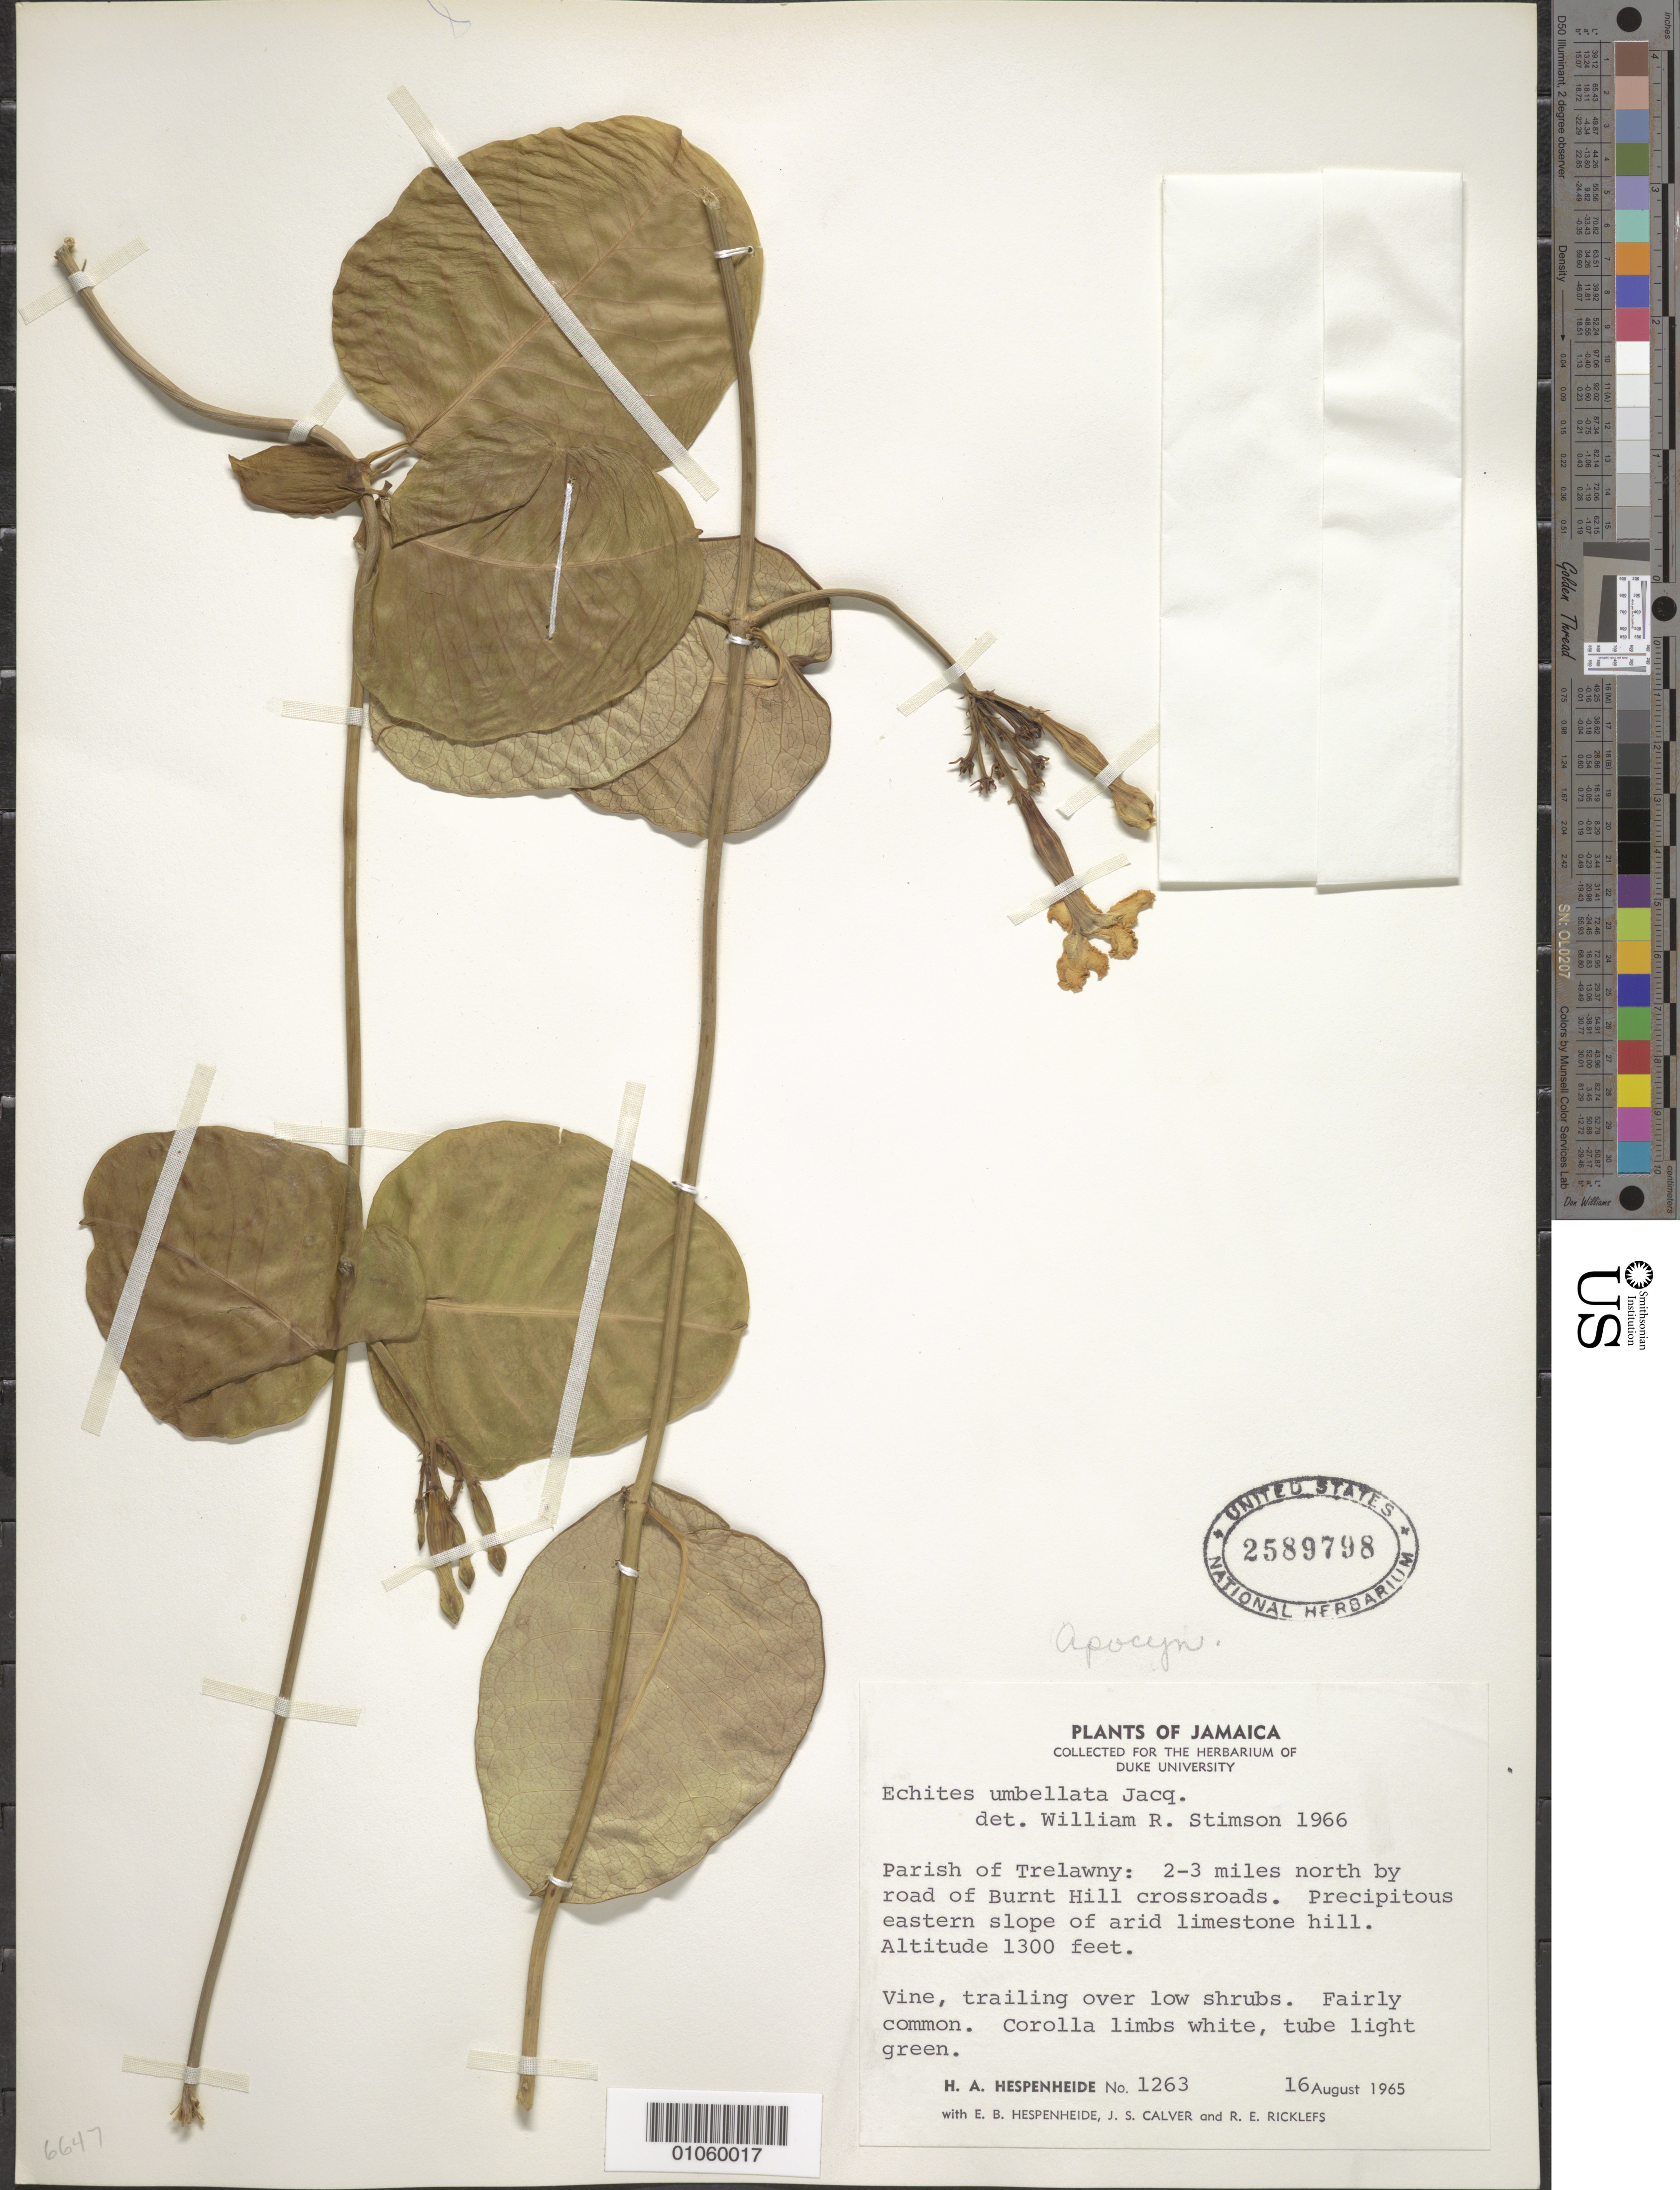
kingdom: Plantae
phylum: Tracheophyta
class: Magnoliopsida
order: Gentianales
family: Apocynaceae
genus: Echites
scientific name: Echites umbellatus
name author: Jacq.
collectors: H. A. Hespenheide, E. Hespenheide, J. Calver & R. Ricklefs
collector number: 1263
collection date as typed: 16 Aug 1965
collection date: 1965-08-16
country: Jamaica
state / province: Trelawny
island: Jamaica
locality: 2-3 miles north by road of Burnt Hill crossroads. Eastern slope of precipitous hill.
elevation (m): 396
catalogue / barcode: US 2589798